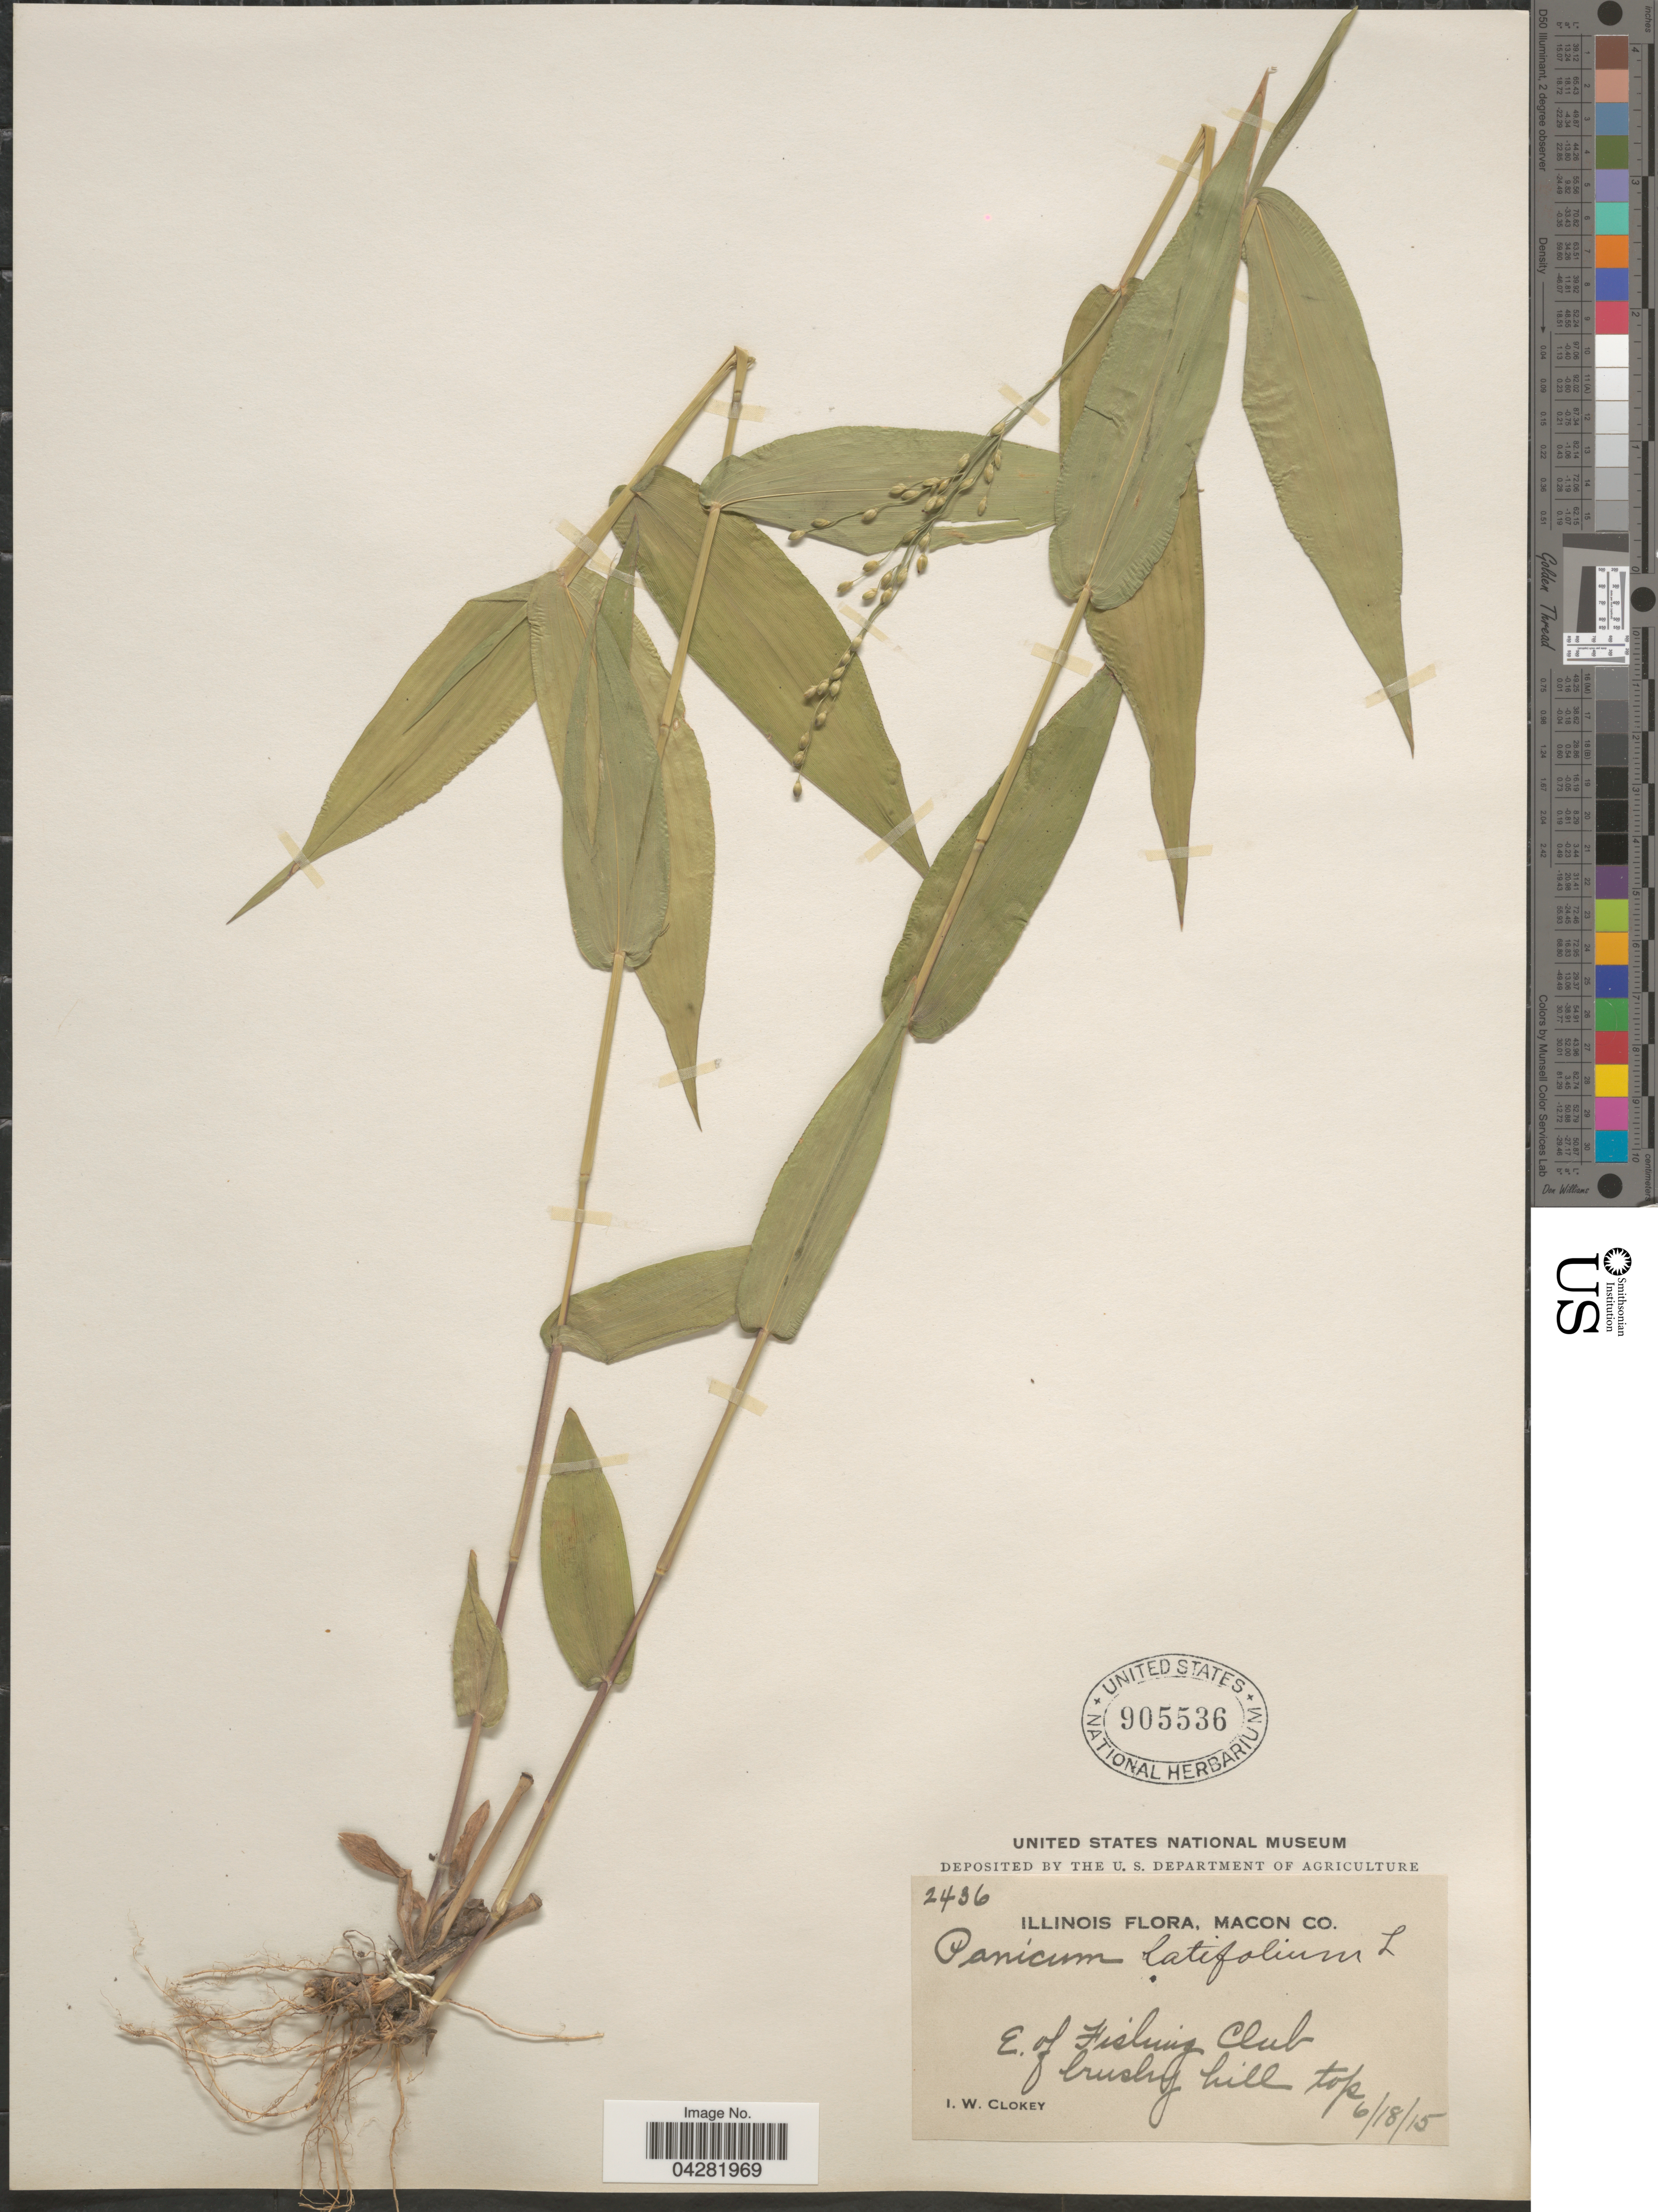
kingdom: Plantae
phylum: Tracheophyta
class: Liliopsida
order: Poales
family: Poaceae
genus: Dichanthelium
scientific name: Dichanthelium latifolium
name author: (L.) Harvill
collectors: I. W. Clokey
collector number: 2436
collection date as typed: Transcribed d/m/y: 18/6/15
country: United States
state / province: Illinois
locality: Macon Co. E. of Fishing Club.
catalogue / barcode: US 905536